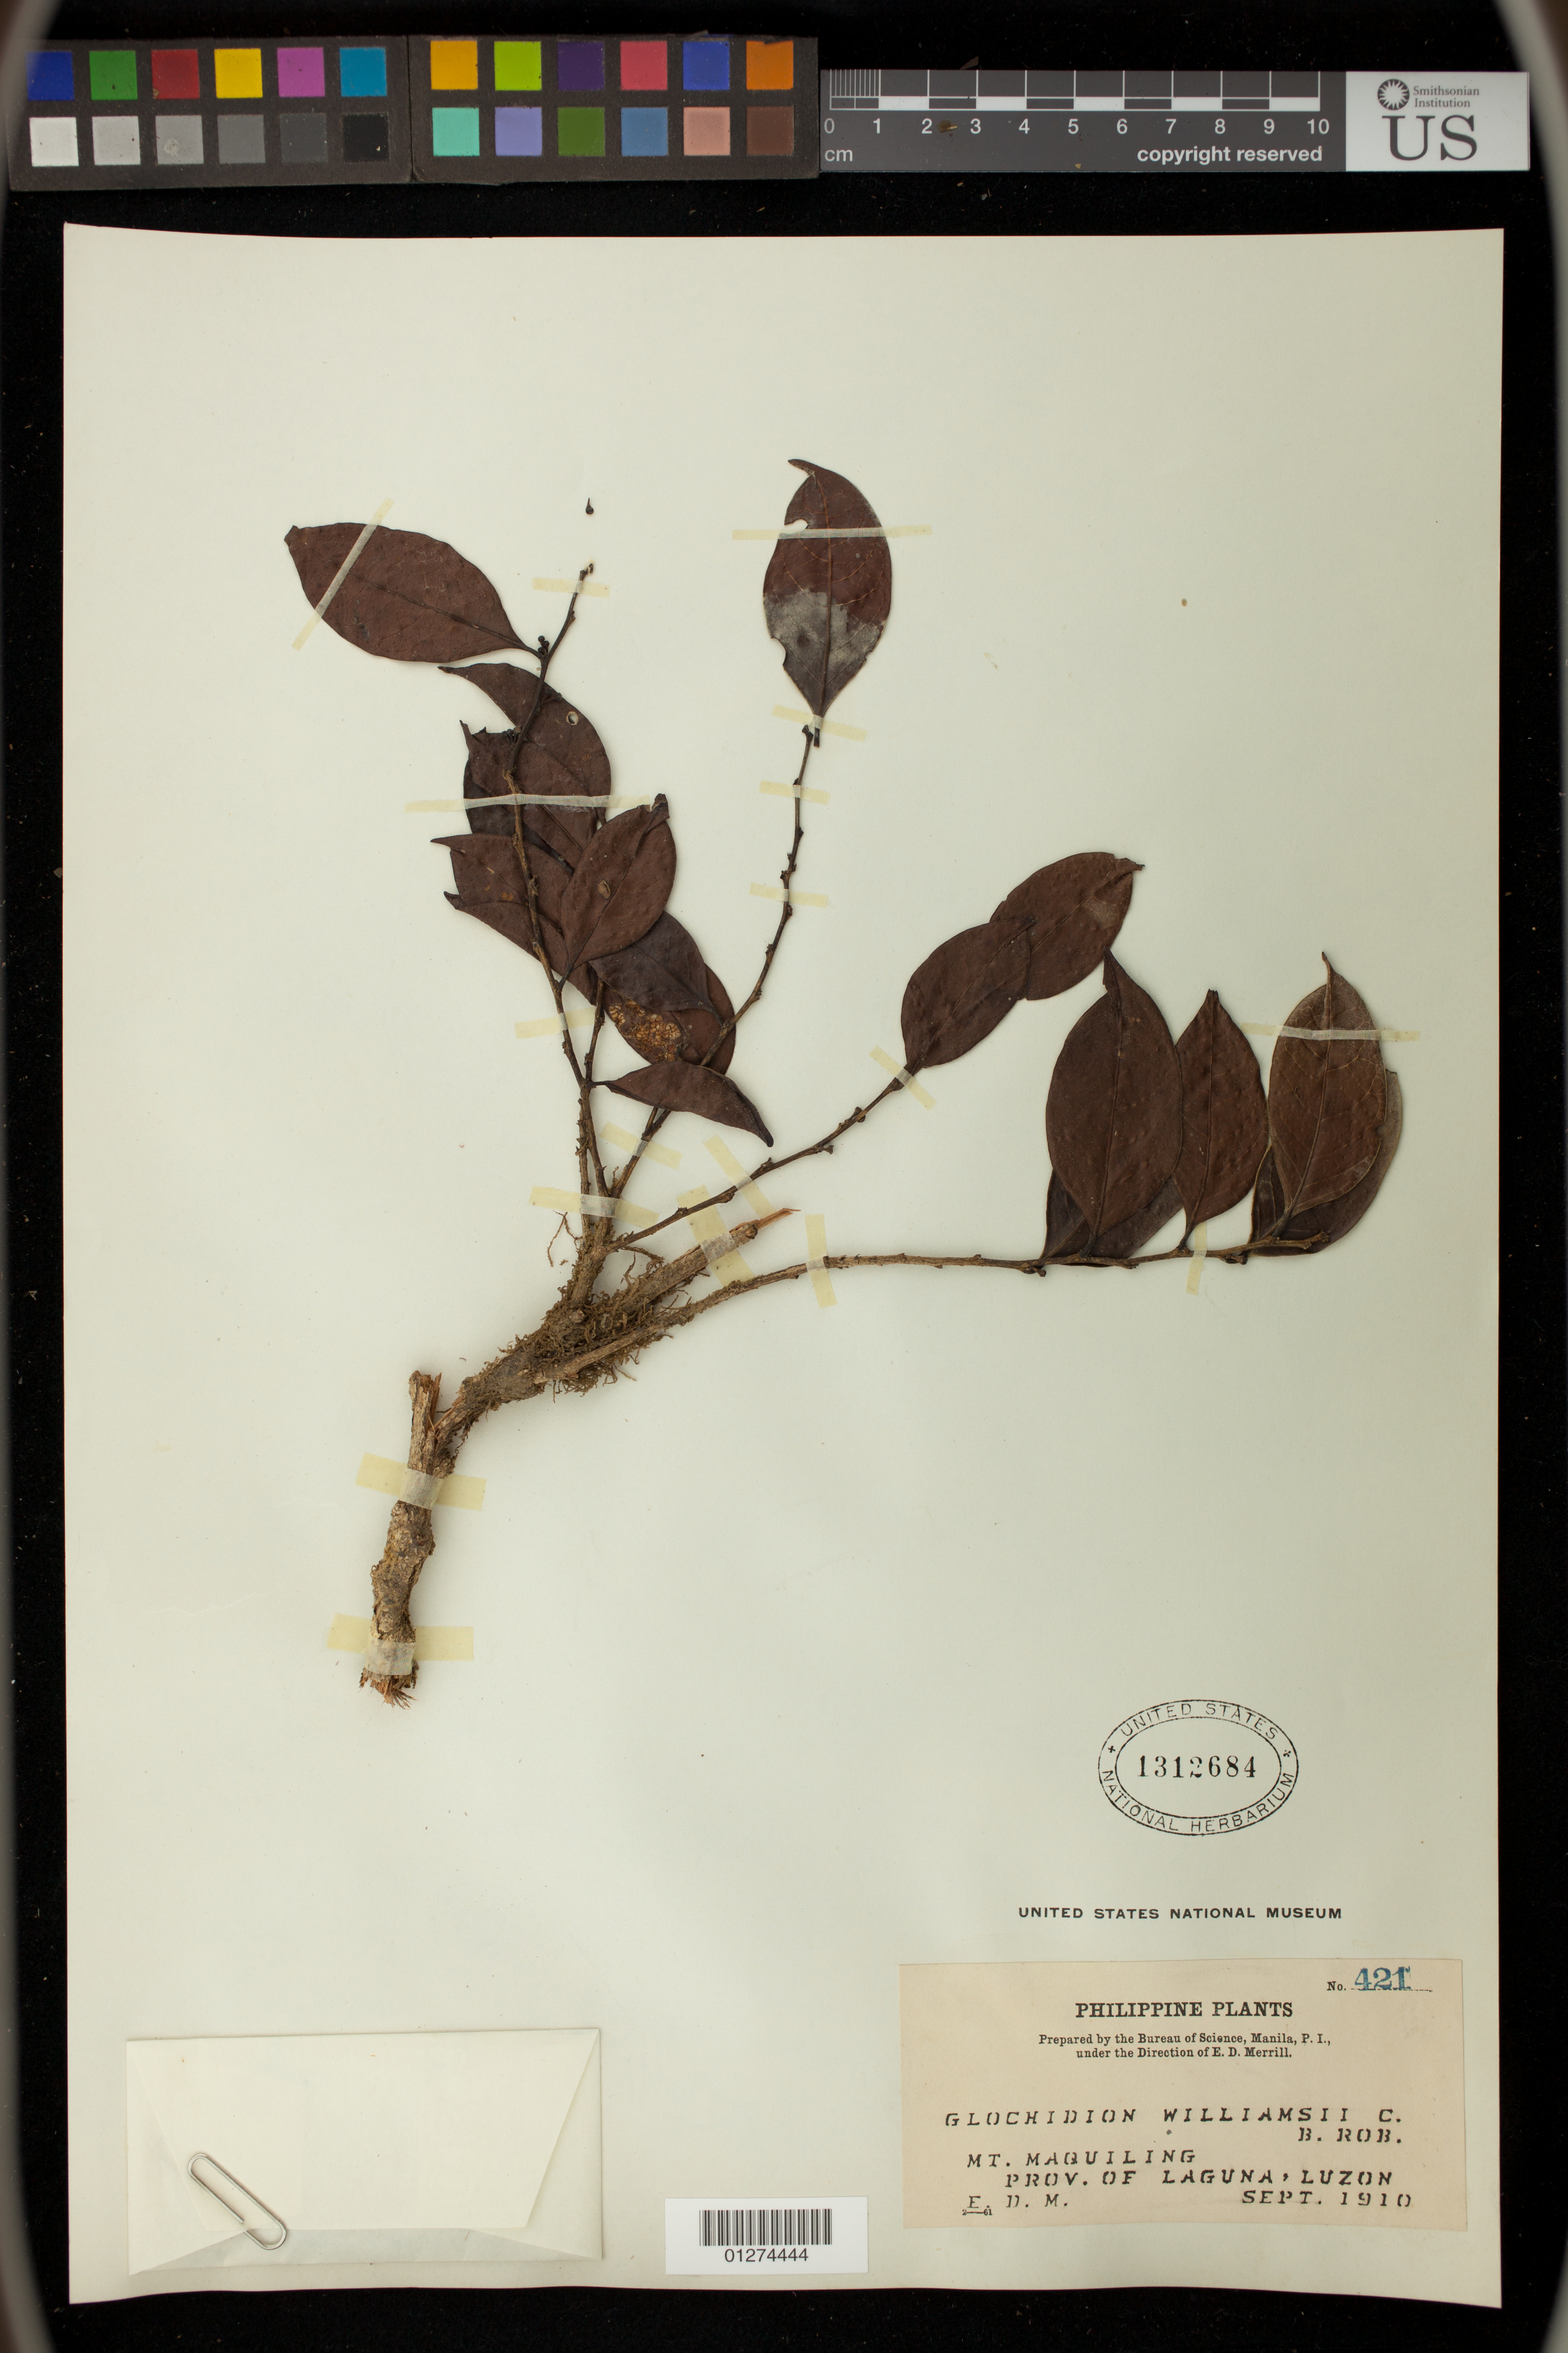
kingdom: Plantae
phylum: Tracheophyta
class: Magnoliopsida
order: Malpighiales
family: Phyllanthaceae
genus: Glochidion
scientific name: Glochidion williamsii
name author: C.B. Rob.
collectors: E. D. Merrill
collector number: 421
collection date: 1910-09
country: Philippines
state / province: Calabarzon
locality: Mt. Maquiling, Prov. of Laguna, Luzon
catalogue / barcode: US 1312684